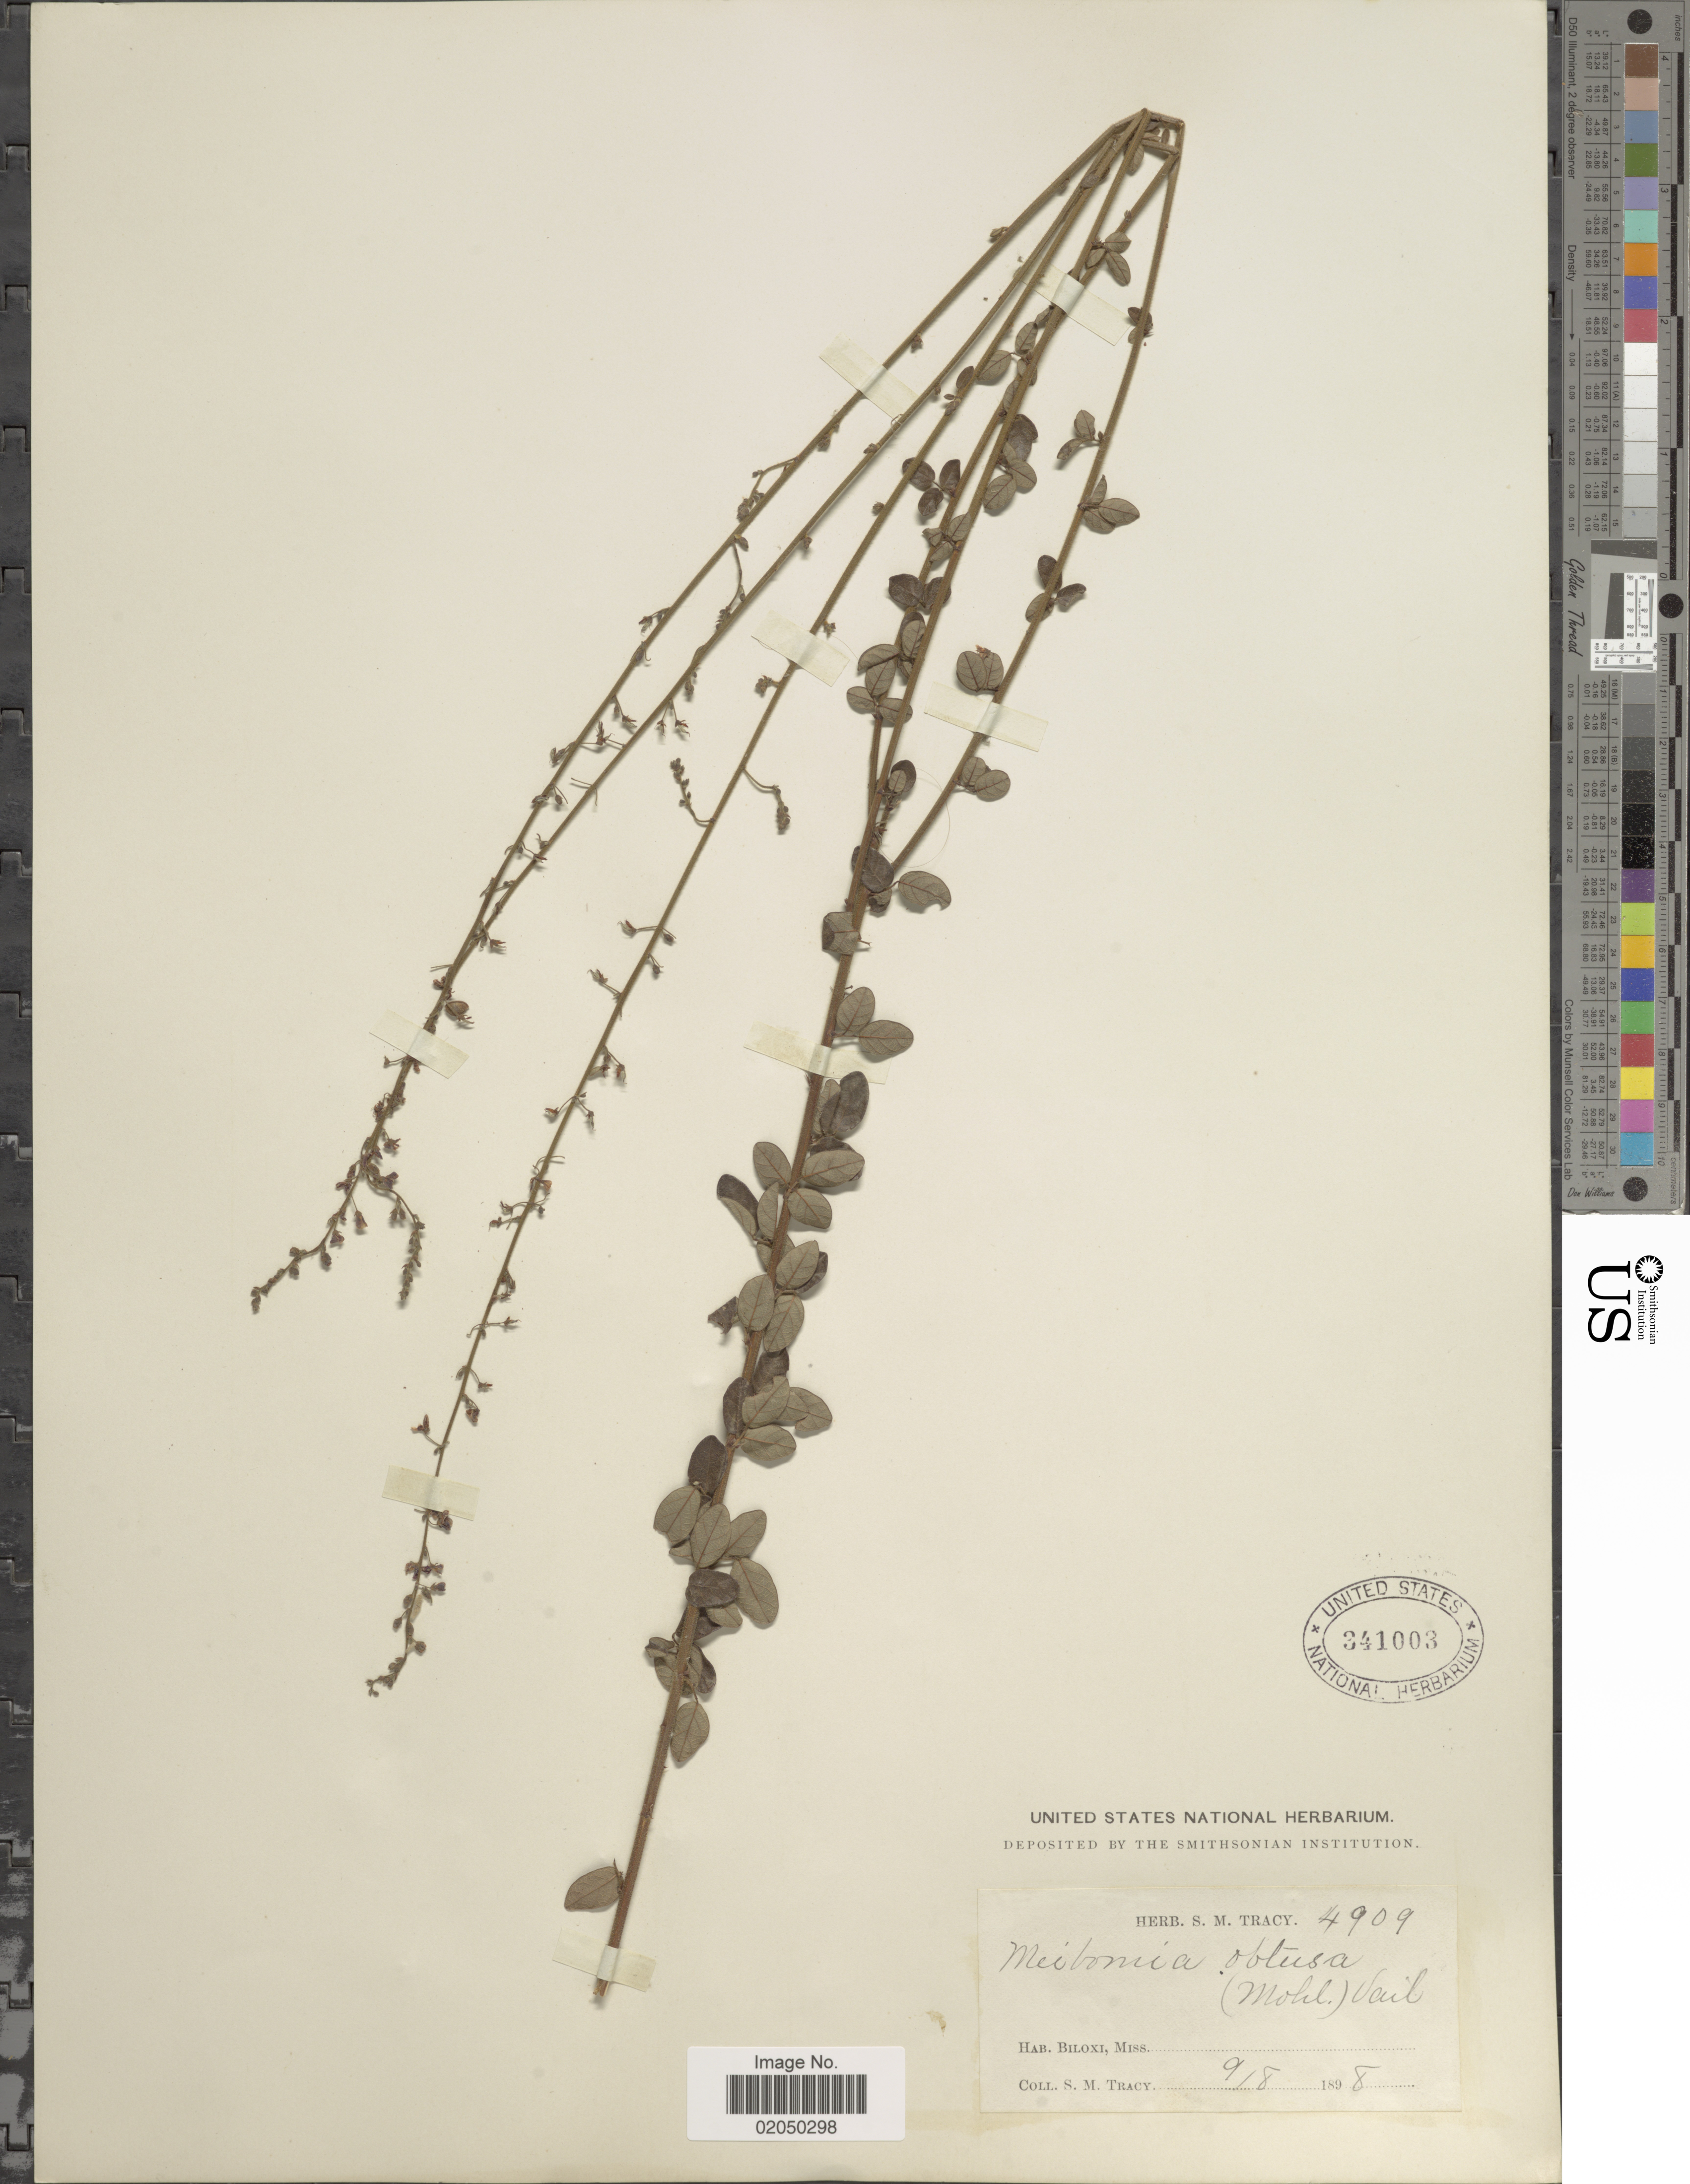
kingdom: Plantae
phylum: Tracheophyta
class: Magnoliopsida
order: Fabales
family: Fabaceae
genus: Desmodium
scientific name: Desmodium ciliare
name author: (Muhl. ex Willd.) DC.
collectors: S. M. Tracy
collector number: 4909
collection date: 1898-09-08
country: United States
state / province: Missouri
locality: Biloxi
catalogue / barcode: US 341003